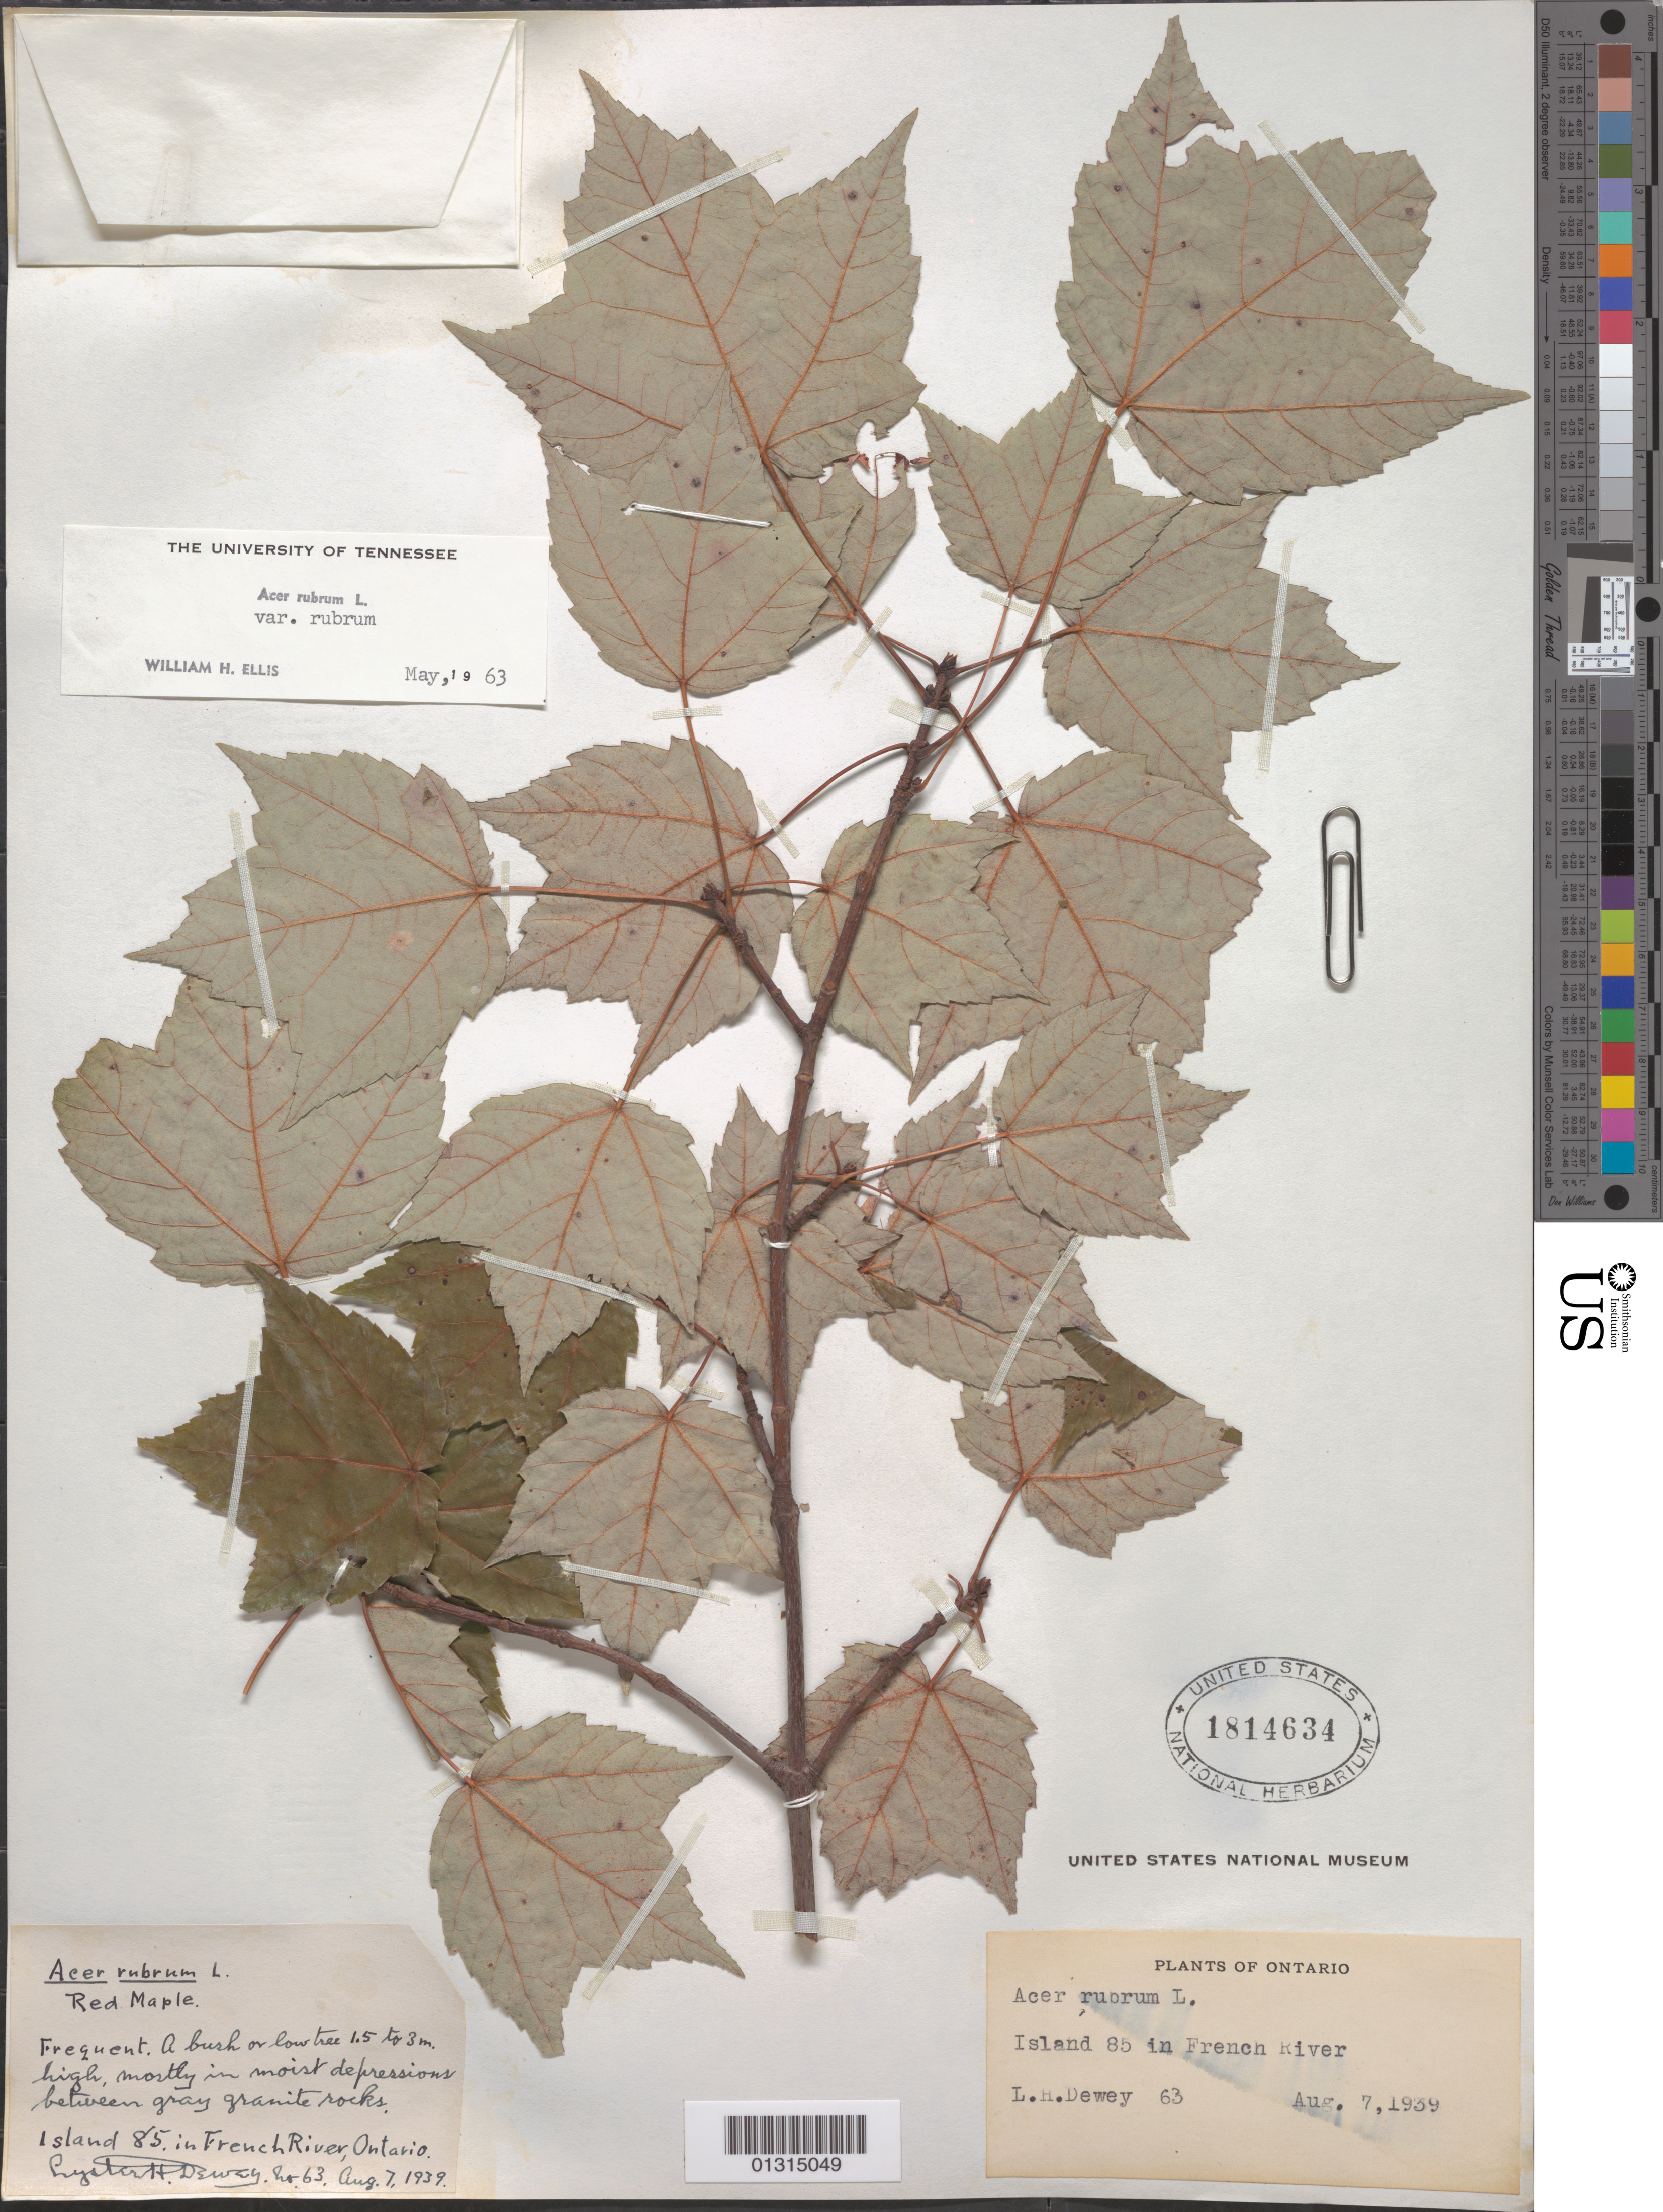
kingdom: Plantae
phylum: Tracheophyta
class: Magnoliopsida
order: Sapindales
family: Sapindaceae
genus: Acer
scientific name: Acer rubrum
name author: L.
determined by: Ellis, W. H.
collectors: L. H. Dewey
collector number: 63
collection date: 1939-08-07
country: Canada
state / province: Ontario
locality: Island 85, French River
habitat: Mostly in moist depressions between gray granite rocks.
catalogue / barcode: US 1814634